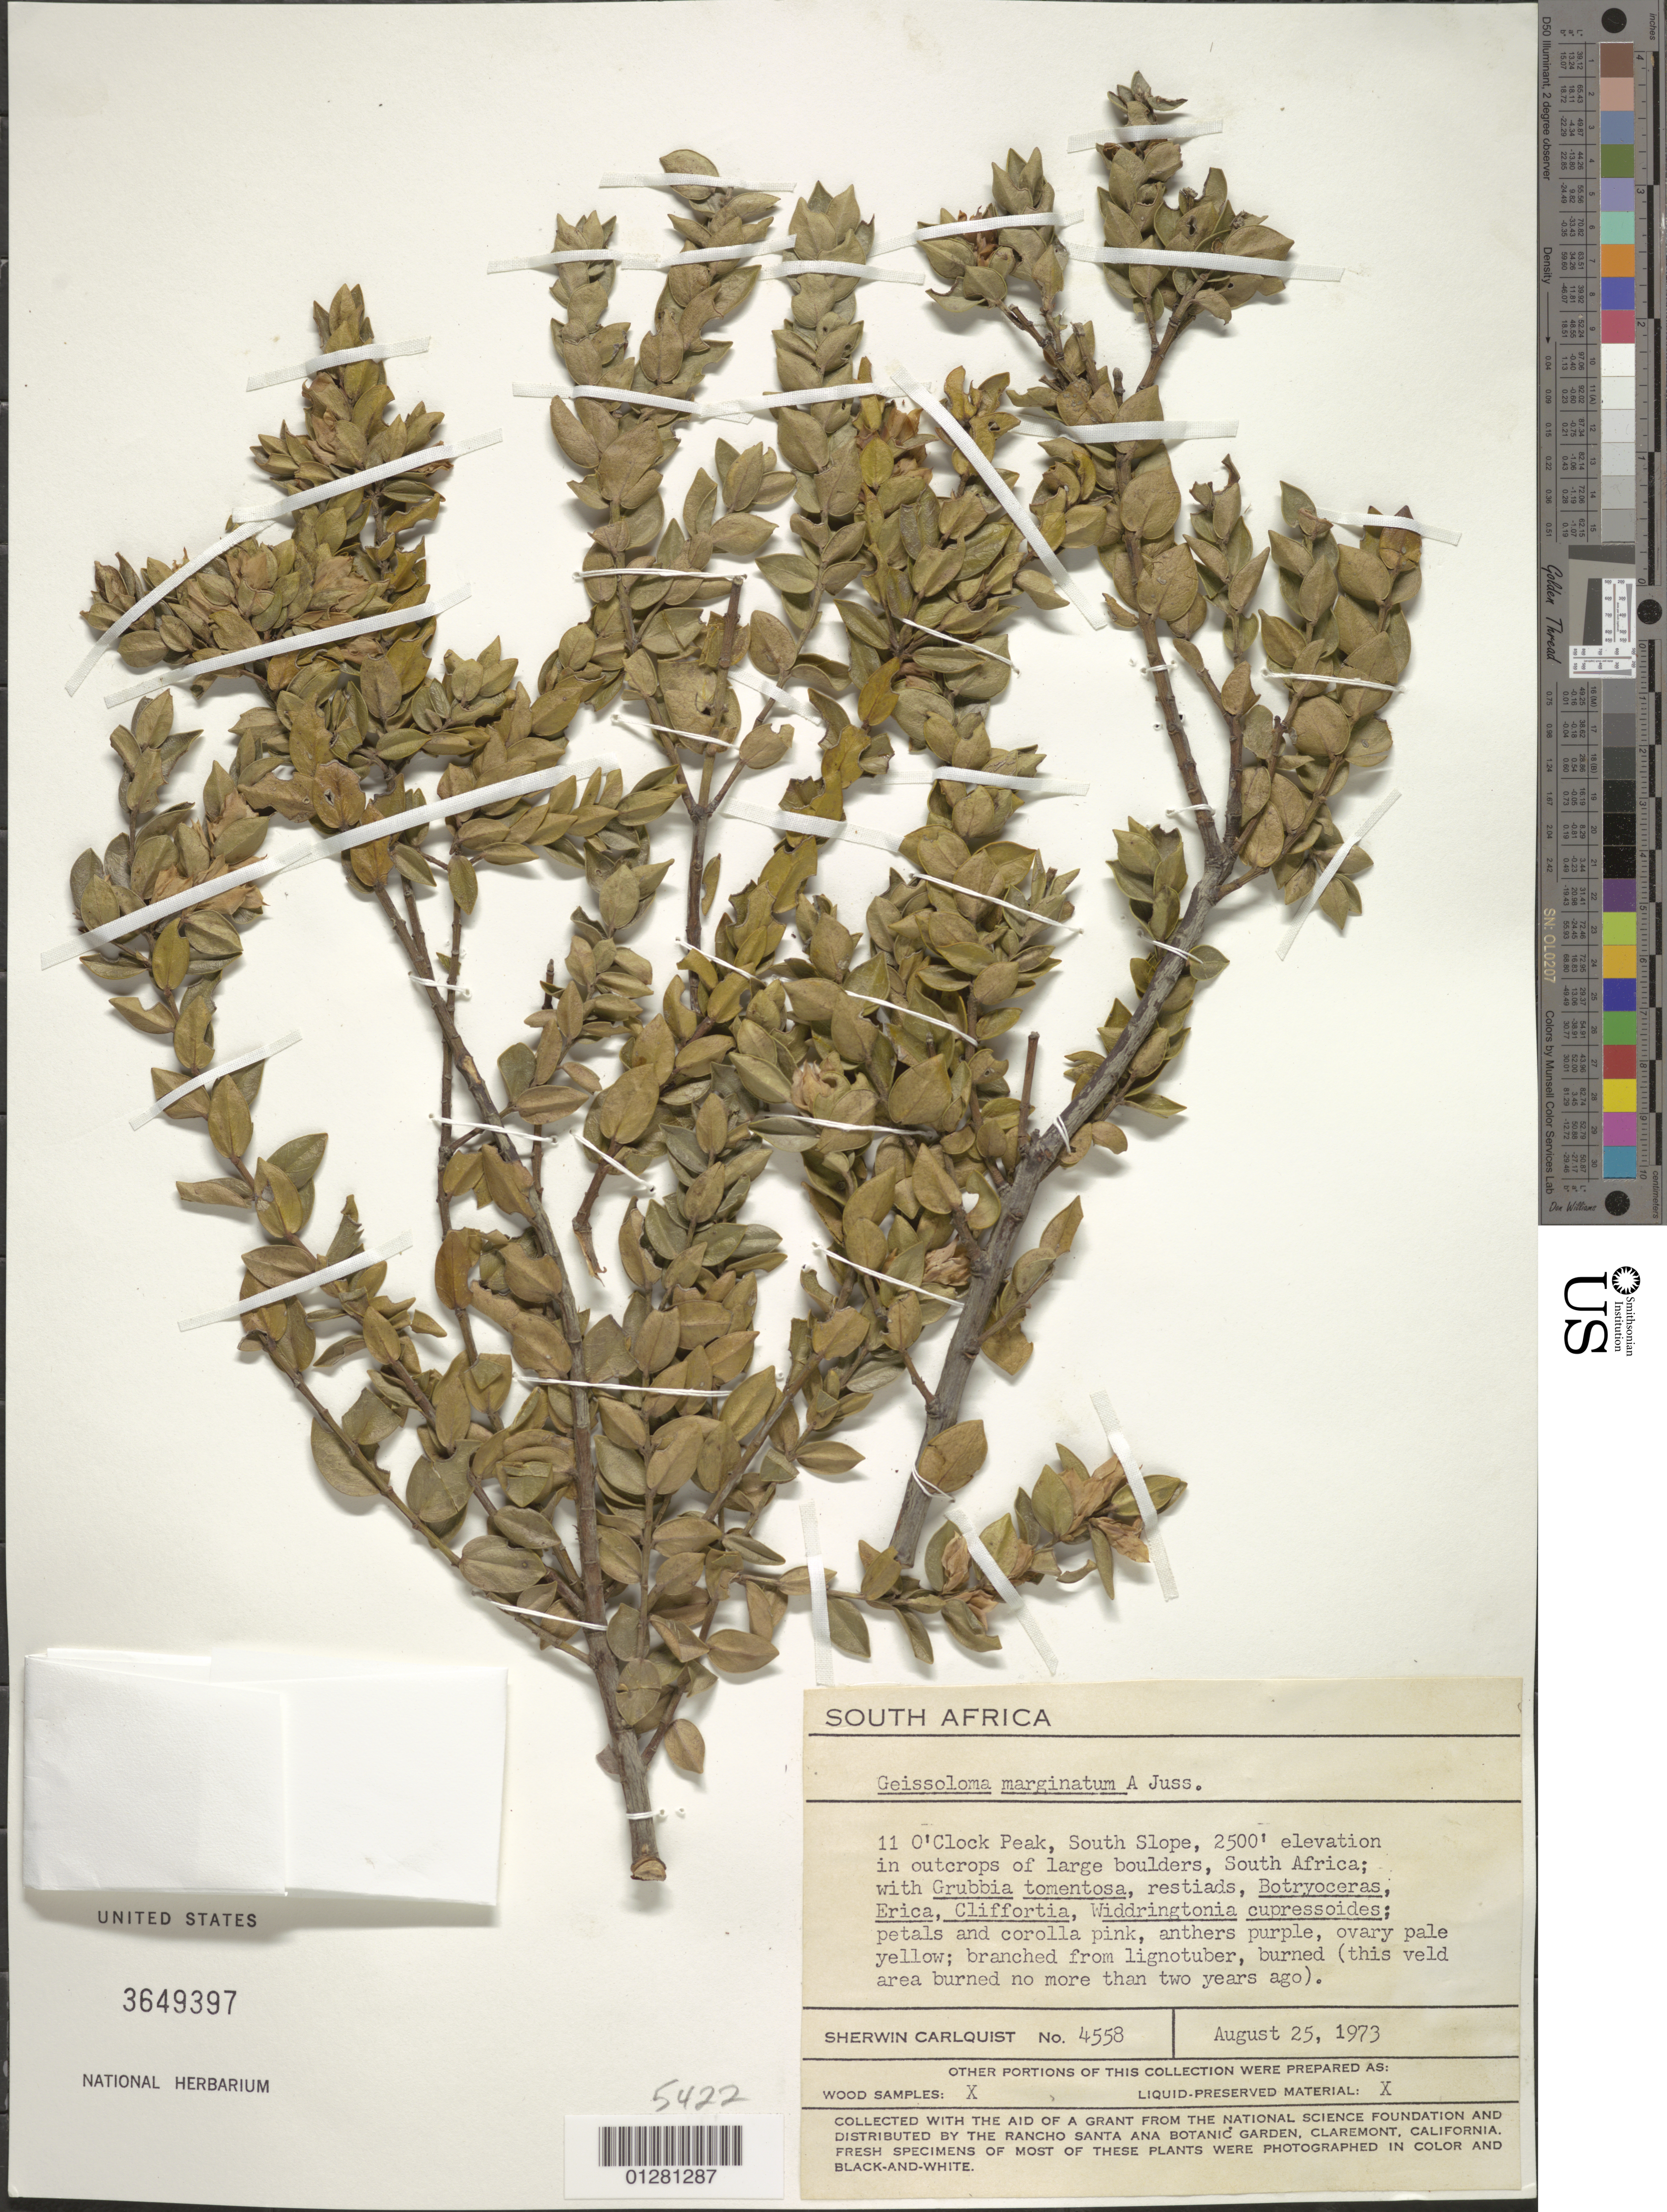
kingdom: Plantae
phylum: Tracheophyta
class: Magnoliopsida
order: Crossosomatales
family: Geissolomataceae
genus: Geissoloma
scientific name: Geissoloma marginatum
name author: A. Juss.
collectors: S. Carlquist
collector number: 4558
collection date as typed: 25 Aug 1973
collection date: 1973-08-25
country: South Africa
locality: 11 O'Clock Peak, S slope.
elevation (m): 762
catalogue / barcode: US 3649397